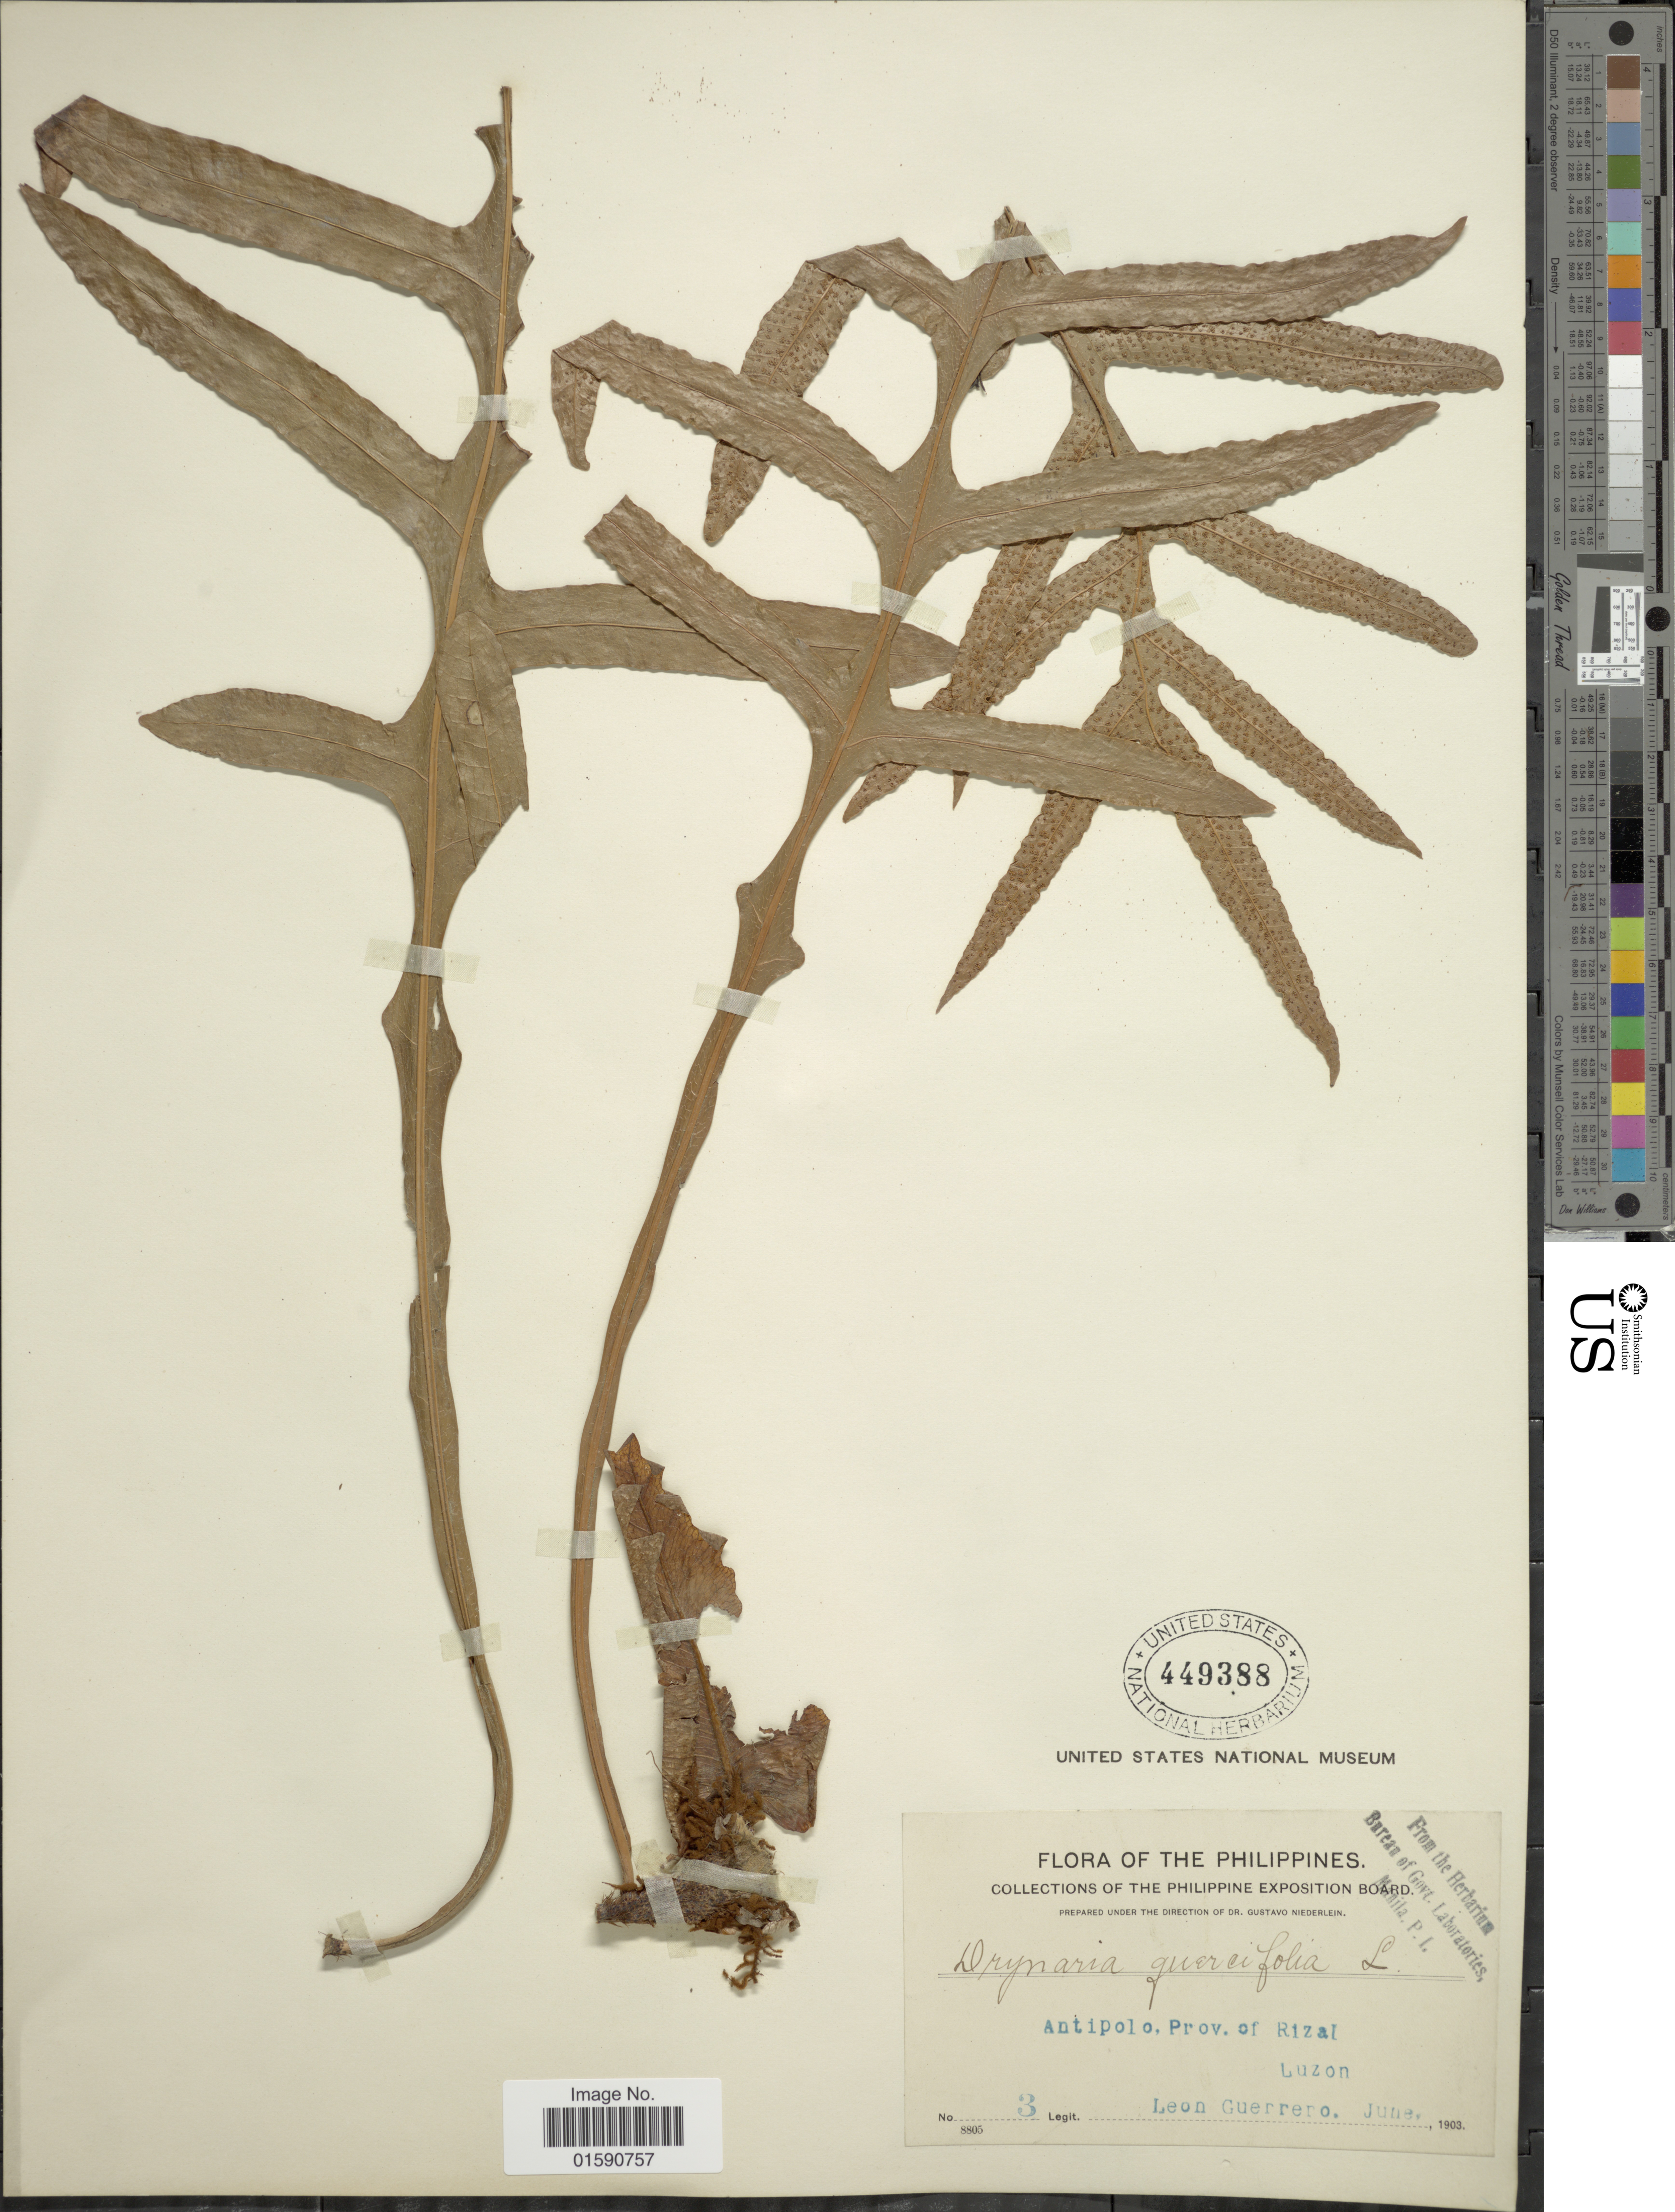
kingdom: Plantae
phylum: Tracheophyta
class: Polypodiopsida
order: Polypodiales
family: Polypodiaceae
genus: Drynaria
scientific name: Drynaria quercifolia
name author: (L.) J. Sm.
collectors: L. Guerrero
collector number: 3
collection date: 1903-06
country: Philippines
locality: Antipolo. Prov. of Rizal. Luzon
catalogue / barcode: US 449388